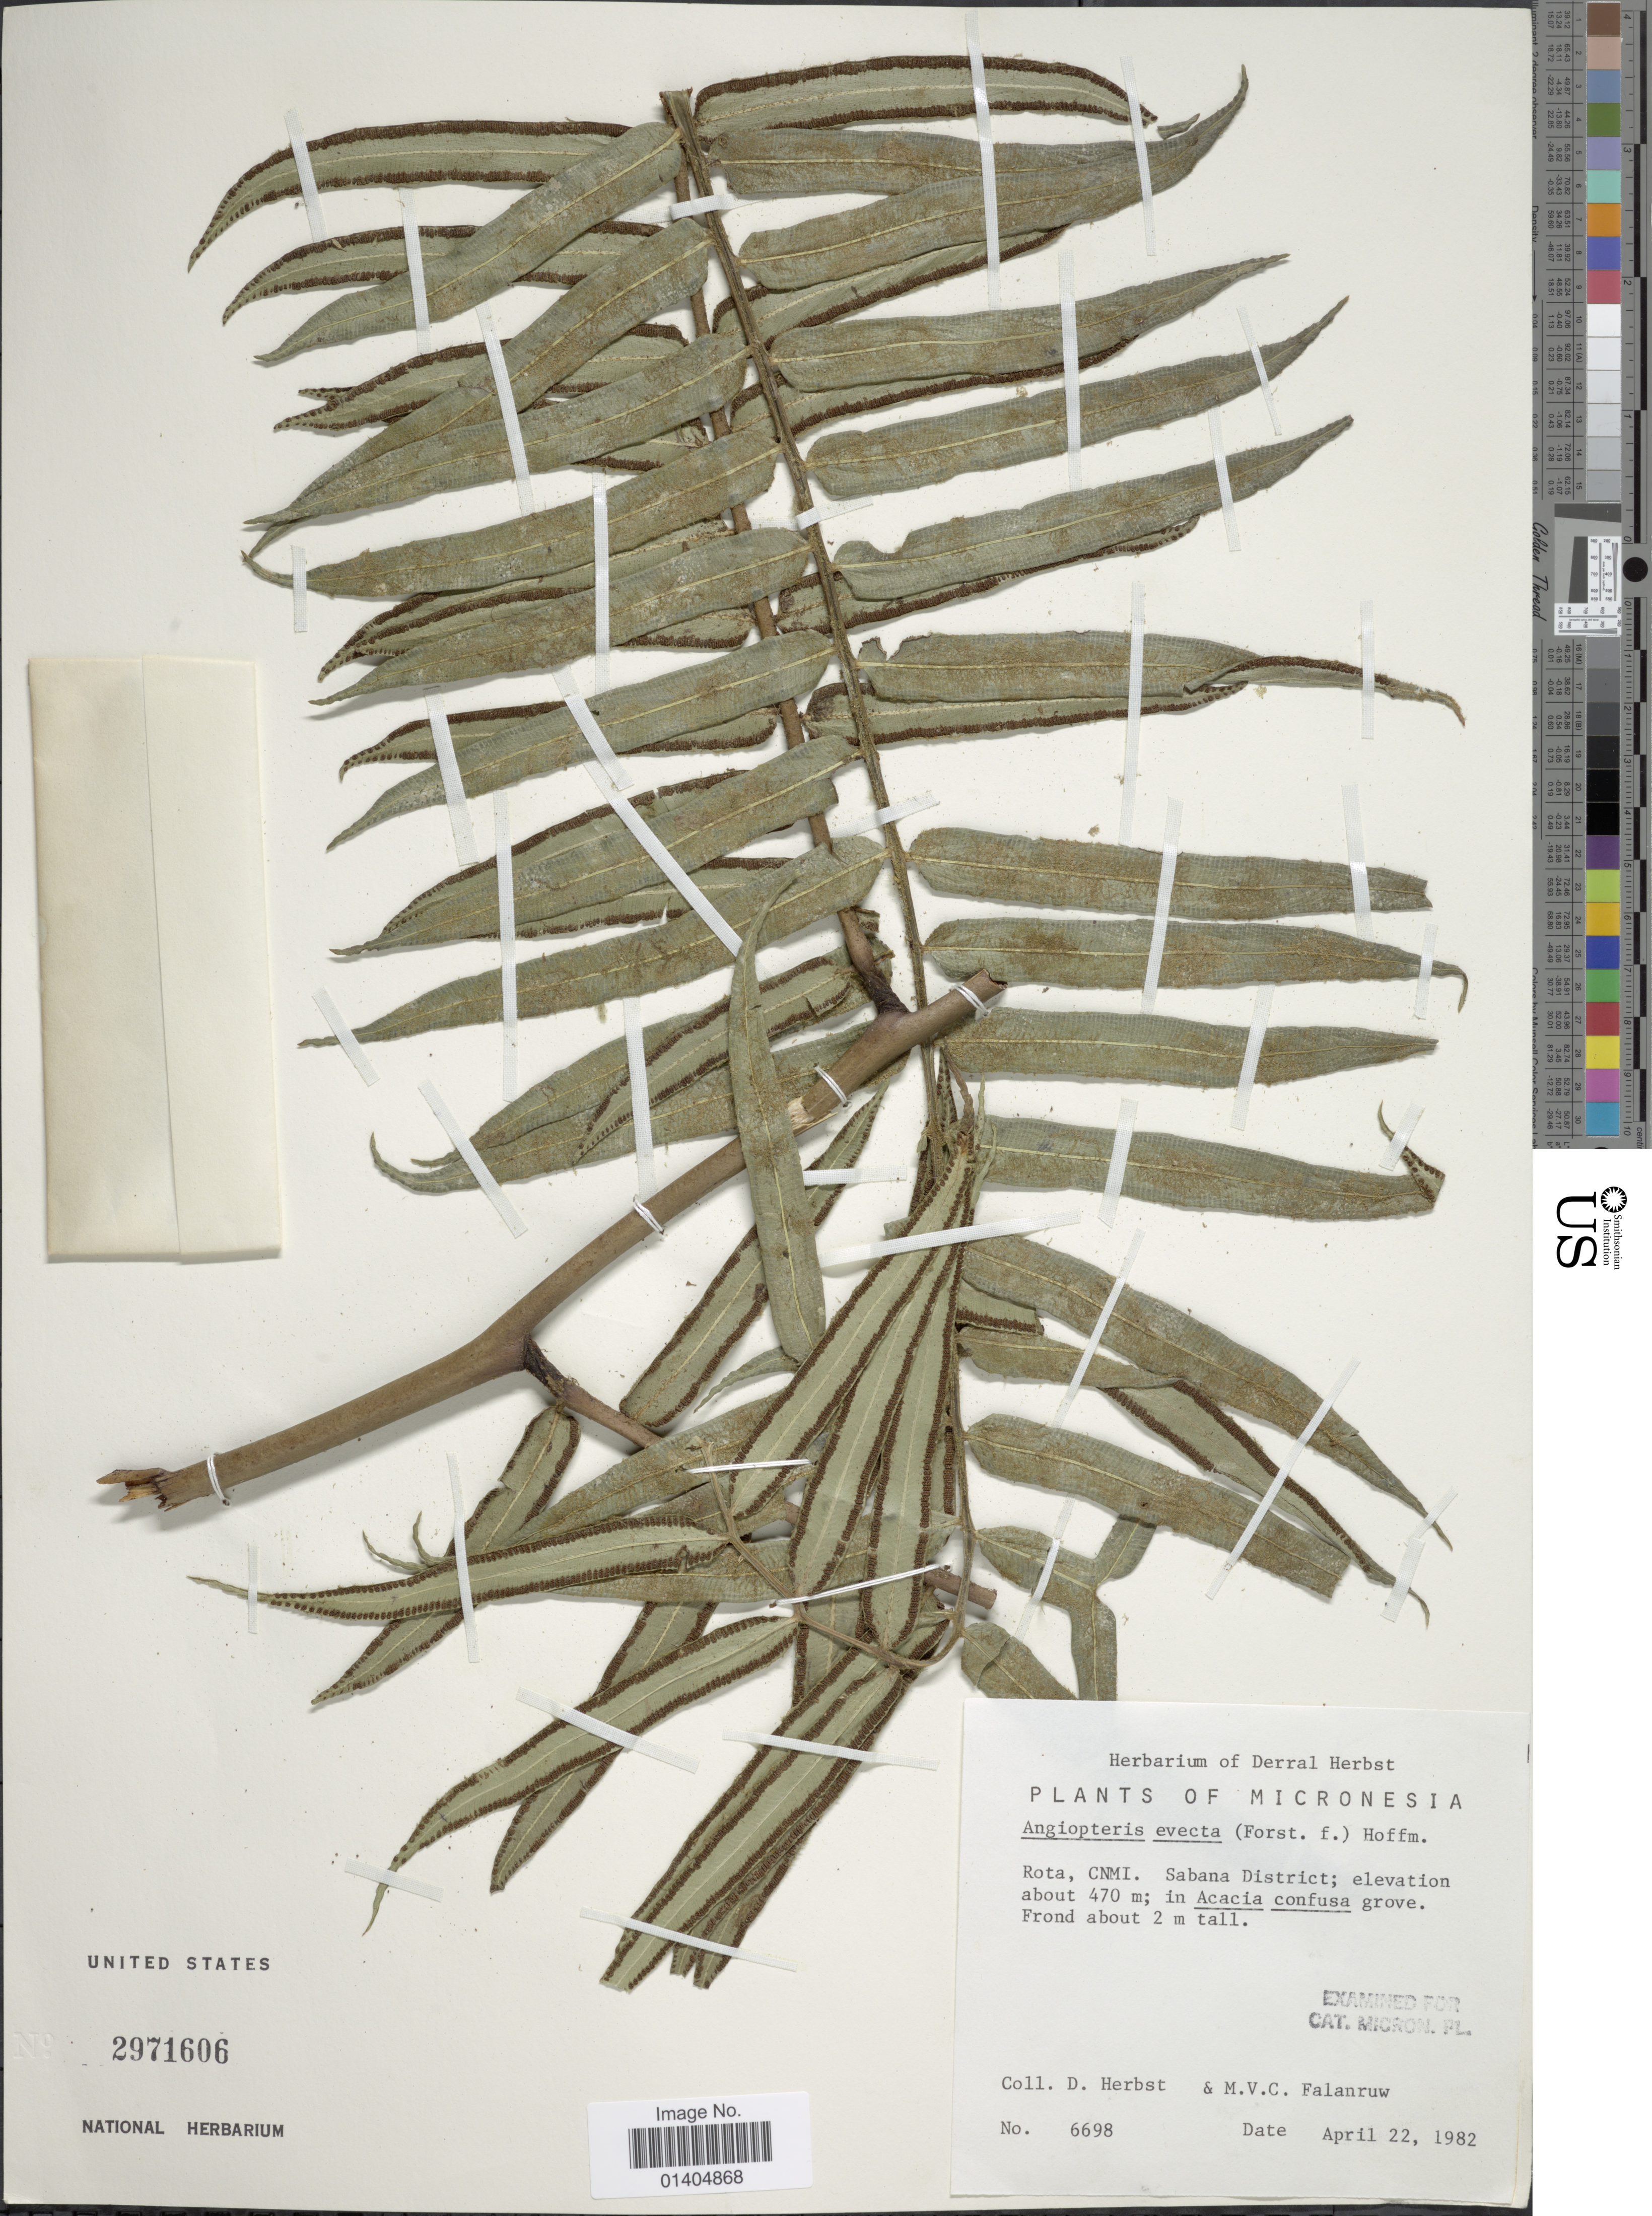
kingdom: Plantae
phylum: Tracheophyta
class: Polypodiopsida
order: Marattiales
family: Marattiaceae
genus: Angiopteris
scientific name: Angiopteris evecta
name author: (G. Forst.) Hoffm.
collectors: D. Herbst & M. V. Falanruw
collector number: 6698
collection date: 1982-04-22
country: Northern Mariana Islands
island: Rota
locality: Rota, CNMI. Sabana District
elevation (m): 470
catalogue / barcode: US 2971606